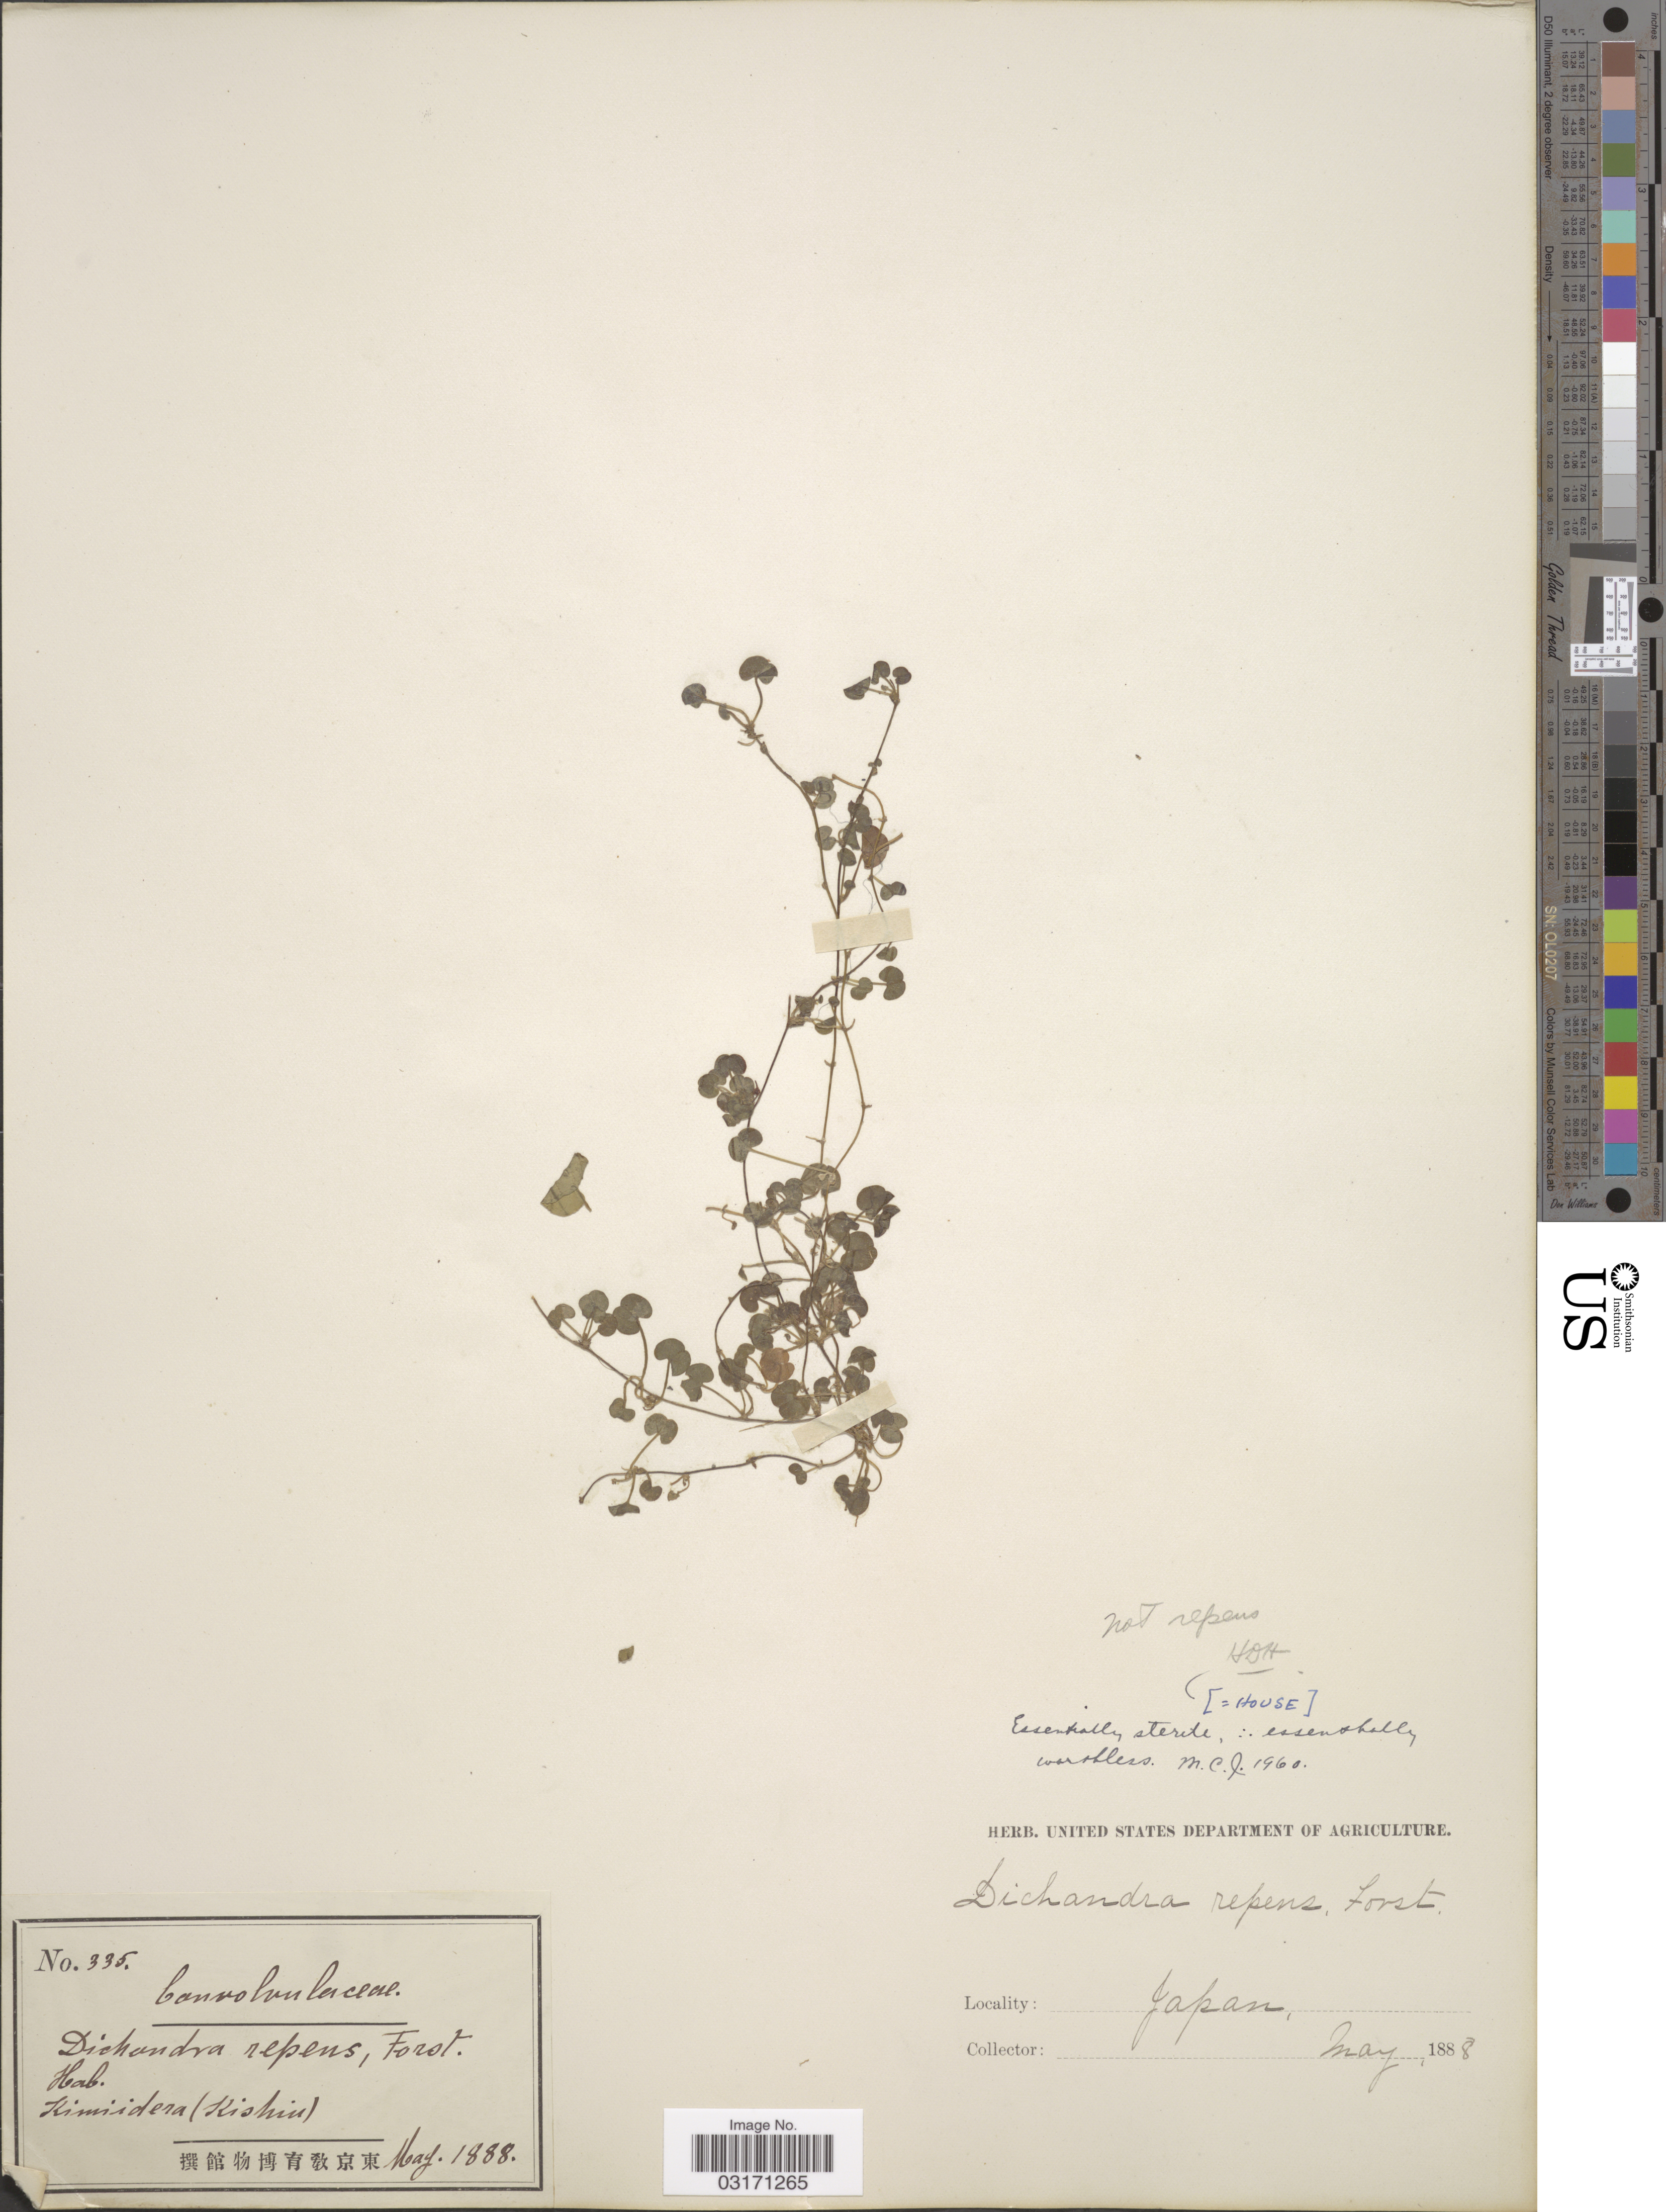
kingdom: Plantae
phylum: Tracheophyta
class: Magnoliopsida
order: Solanales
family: Convolvulaceae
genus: Dichondra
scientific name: Dichondra sp.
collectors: ex herb. U. S. Department of Agriculture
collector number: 335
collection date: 1888-05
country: Japan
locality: Kimiidera (Kishiu).